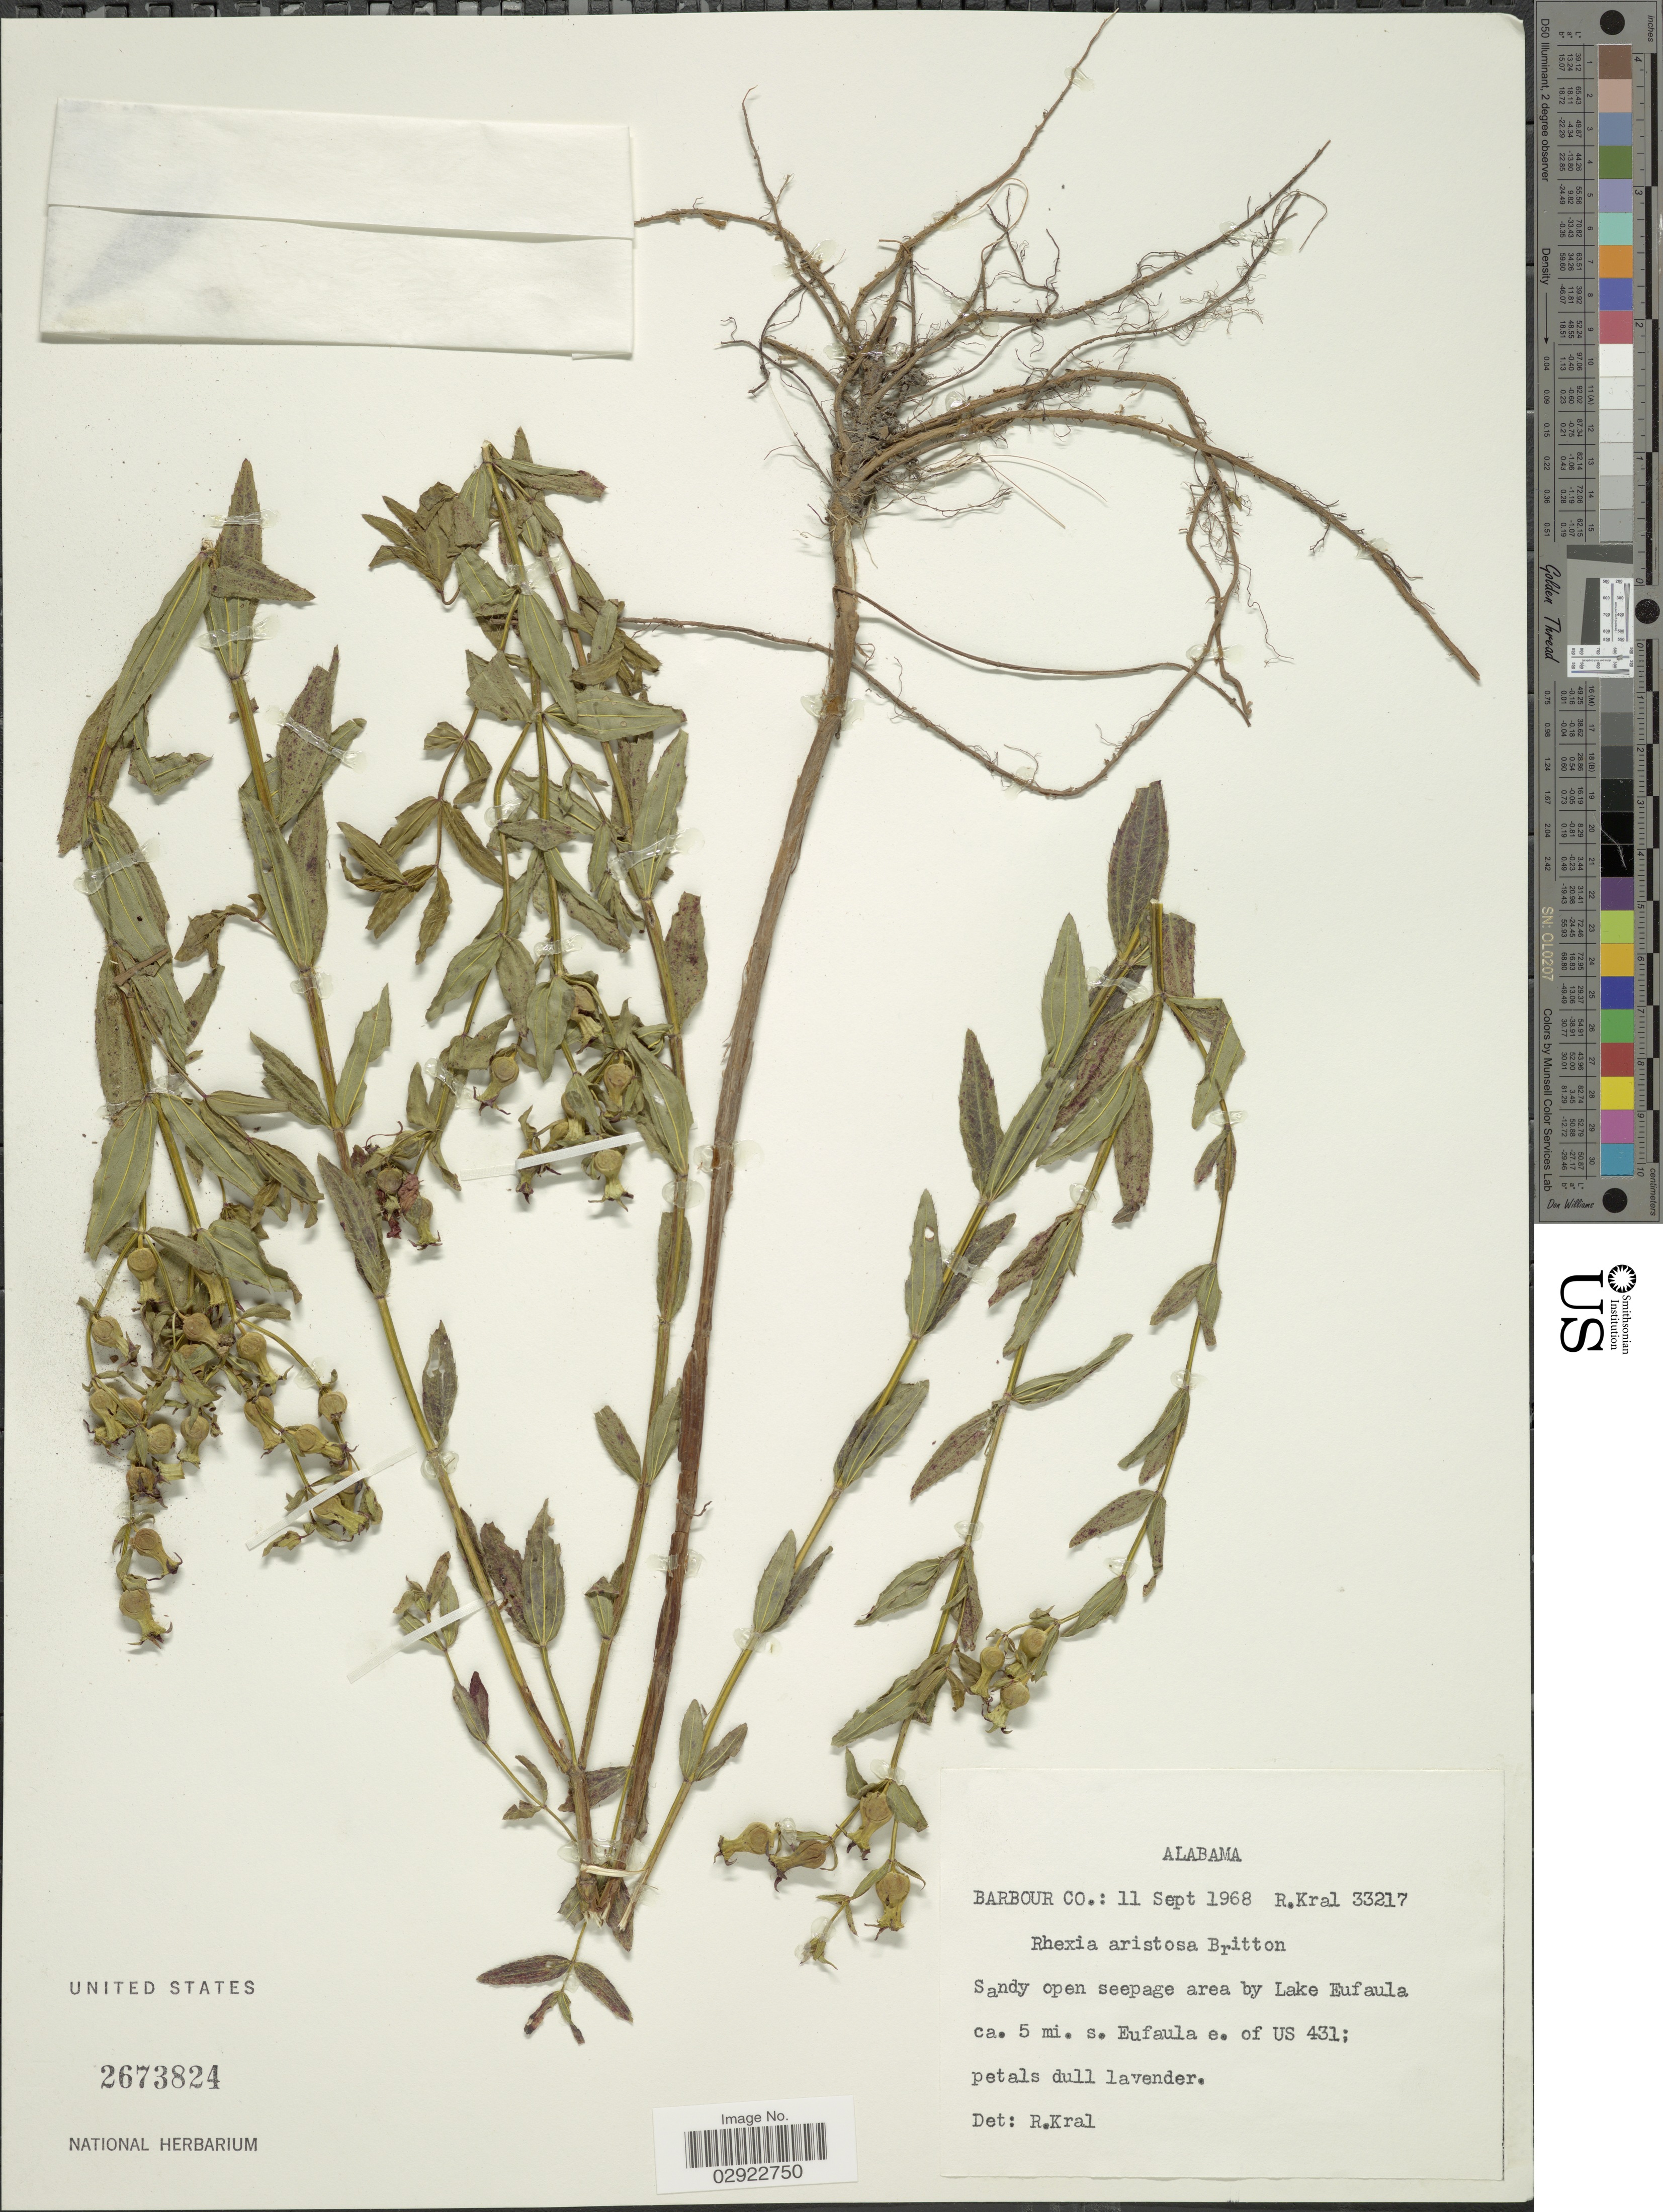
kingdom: Plantae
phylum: Tracheophyta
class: Magnoliopsida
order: Myrtales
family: Melastomataceae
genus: Rhexia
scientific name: Rhexia aristosa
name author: Britton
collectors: R. Kral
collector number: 33217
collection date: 1968-09-11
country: United States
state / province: Alabama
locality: Barbour Co., ca. 5 mi. s. Eufaula e. of US 431.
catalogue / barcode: US 2673824